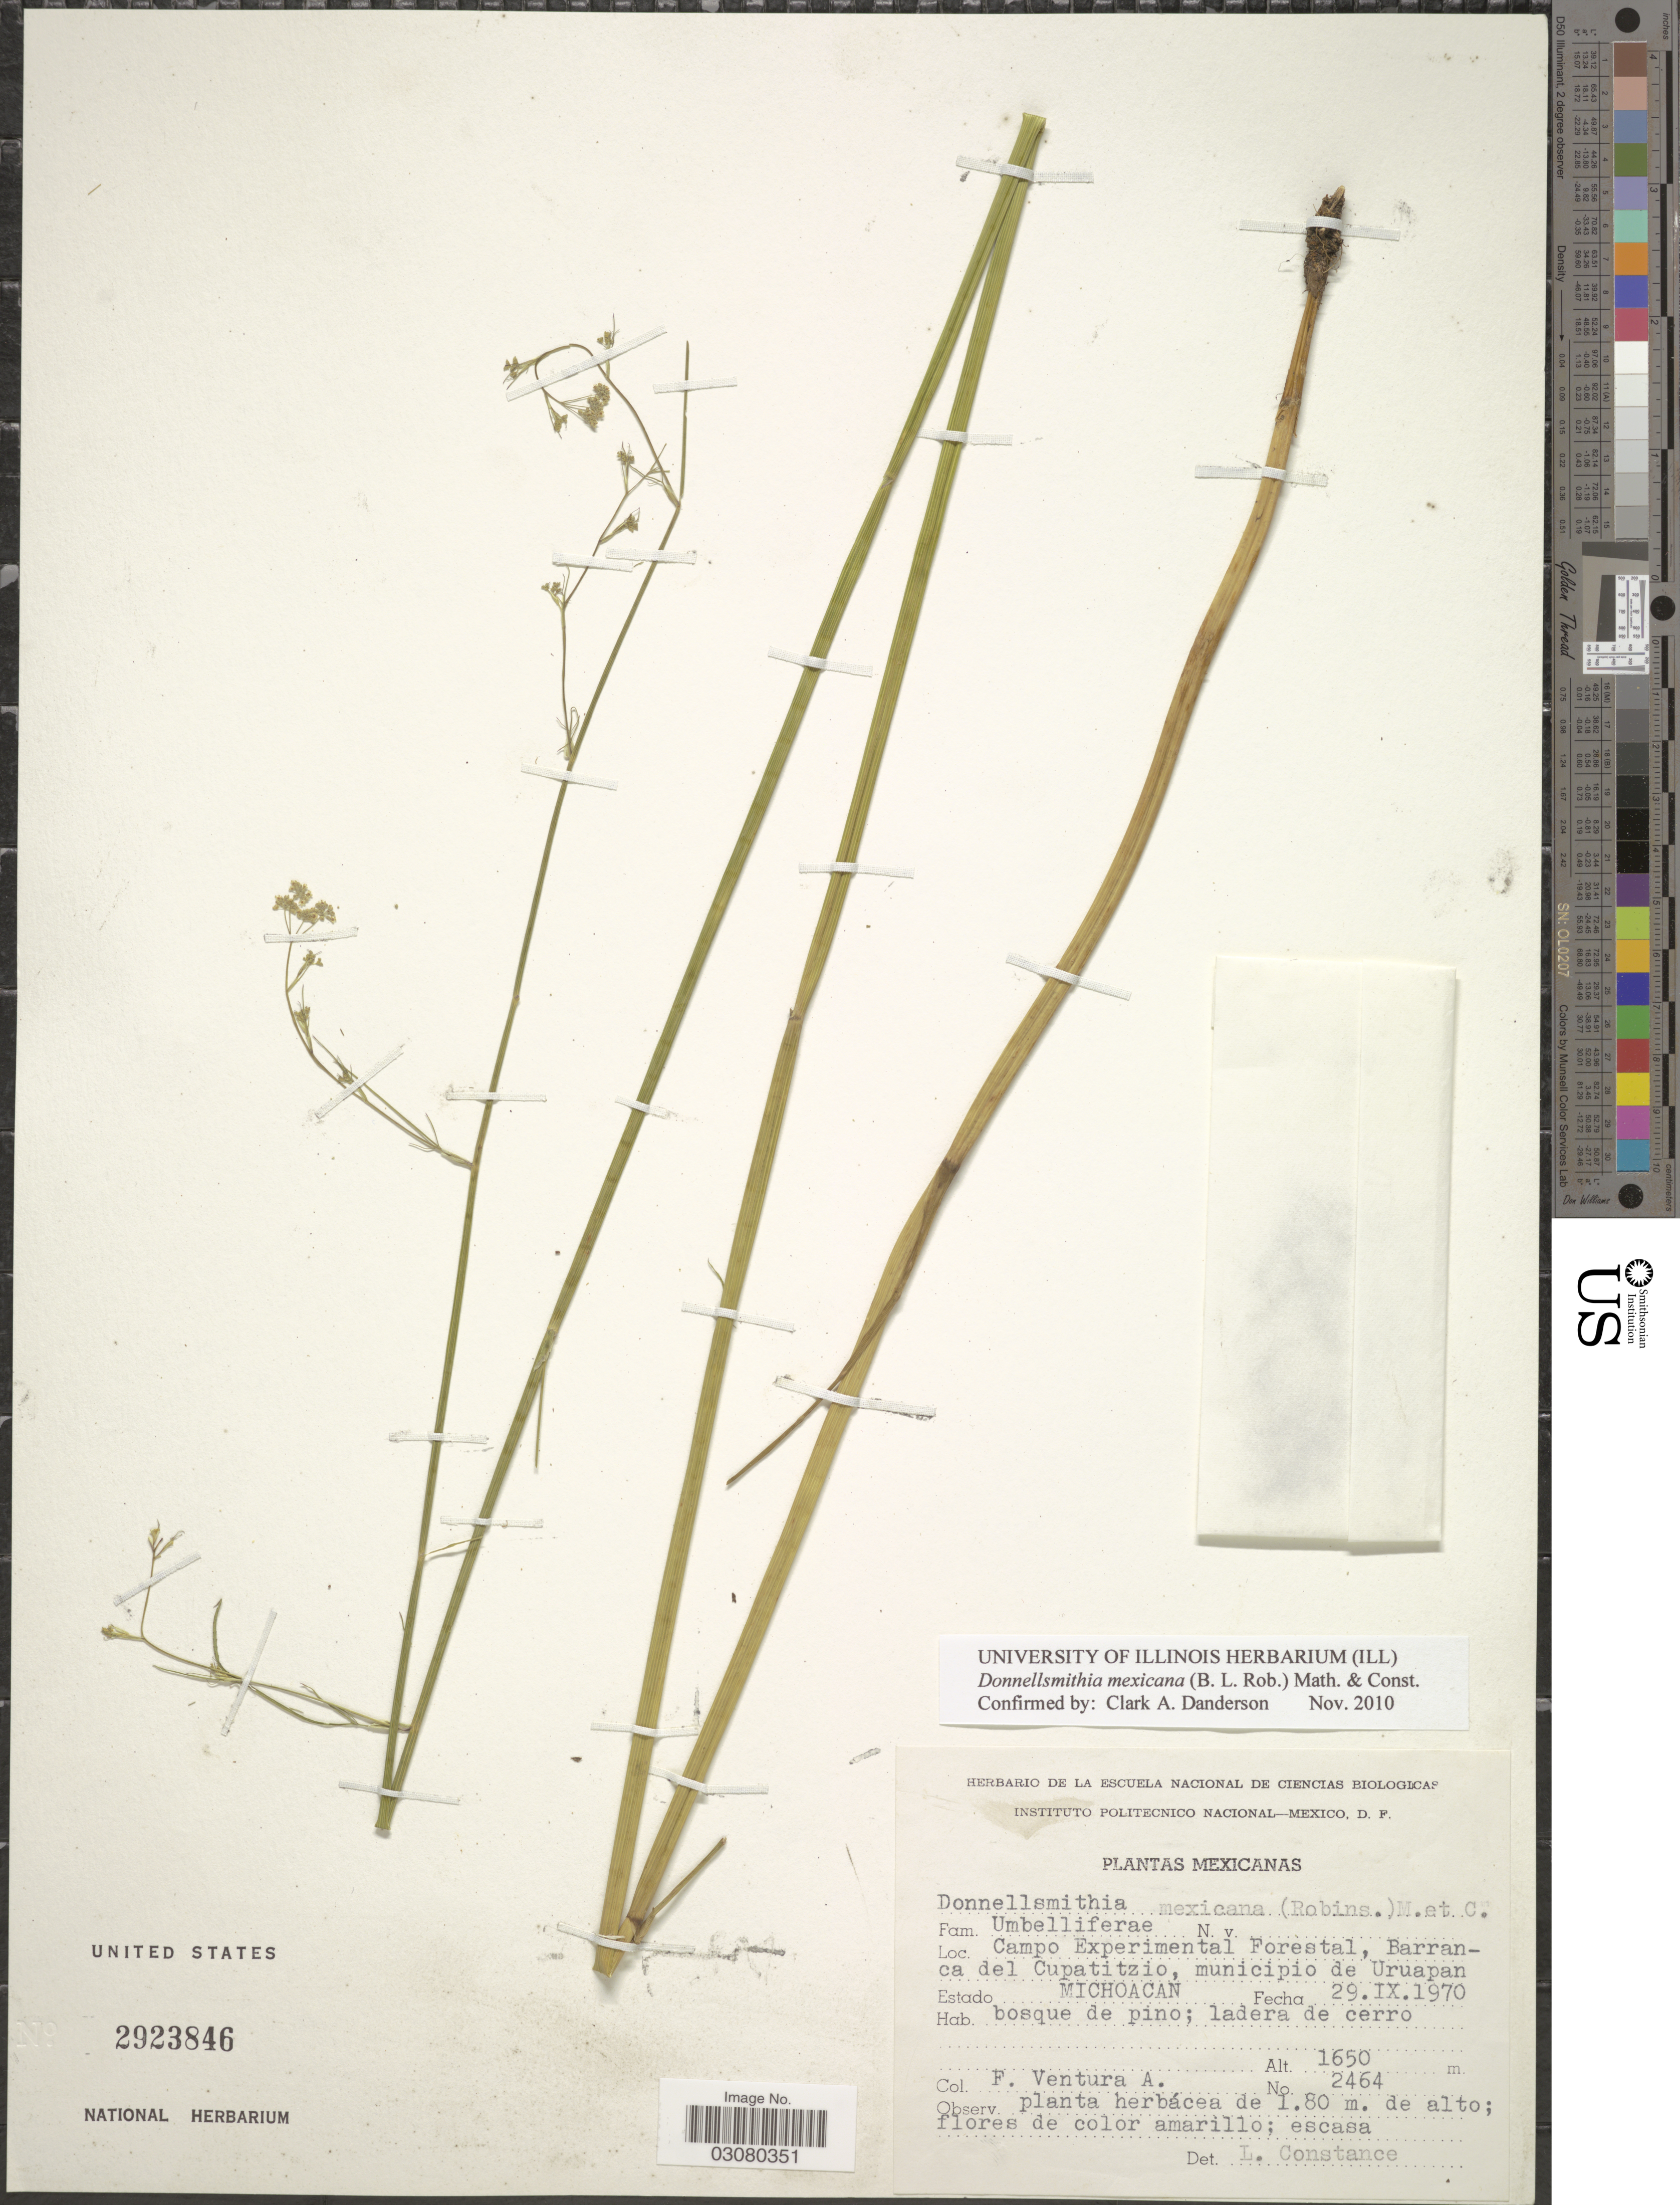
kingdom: Plantae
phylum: Tracheophyta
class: Magnoliopsida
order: Apiales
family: Apiaceae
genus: Donnellsmithia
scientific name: Donnellsmithia mexicana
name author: (B.L. Rob.) Mathias & Constance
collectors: F. Ventura A.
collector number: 2464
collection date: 1970-09-29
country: Mexico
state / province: Michoacán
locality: Campo Experimental Forestal, Barranca del Cupatitzio, municipio de Uruapan.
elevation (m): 1650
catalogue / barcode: US 2923846